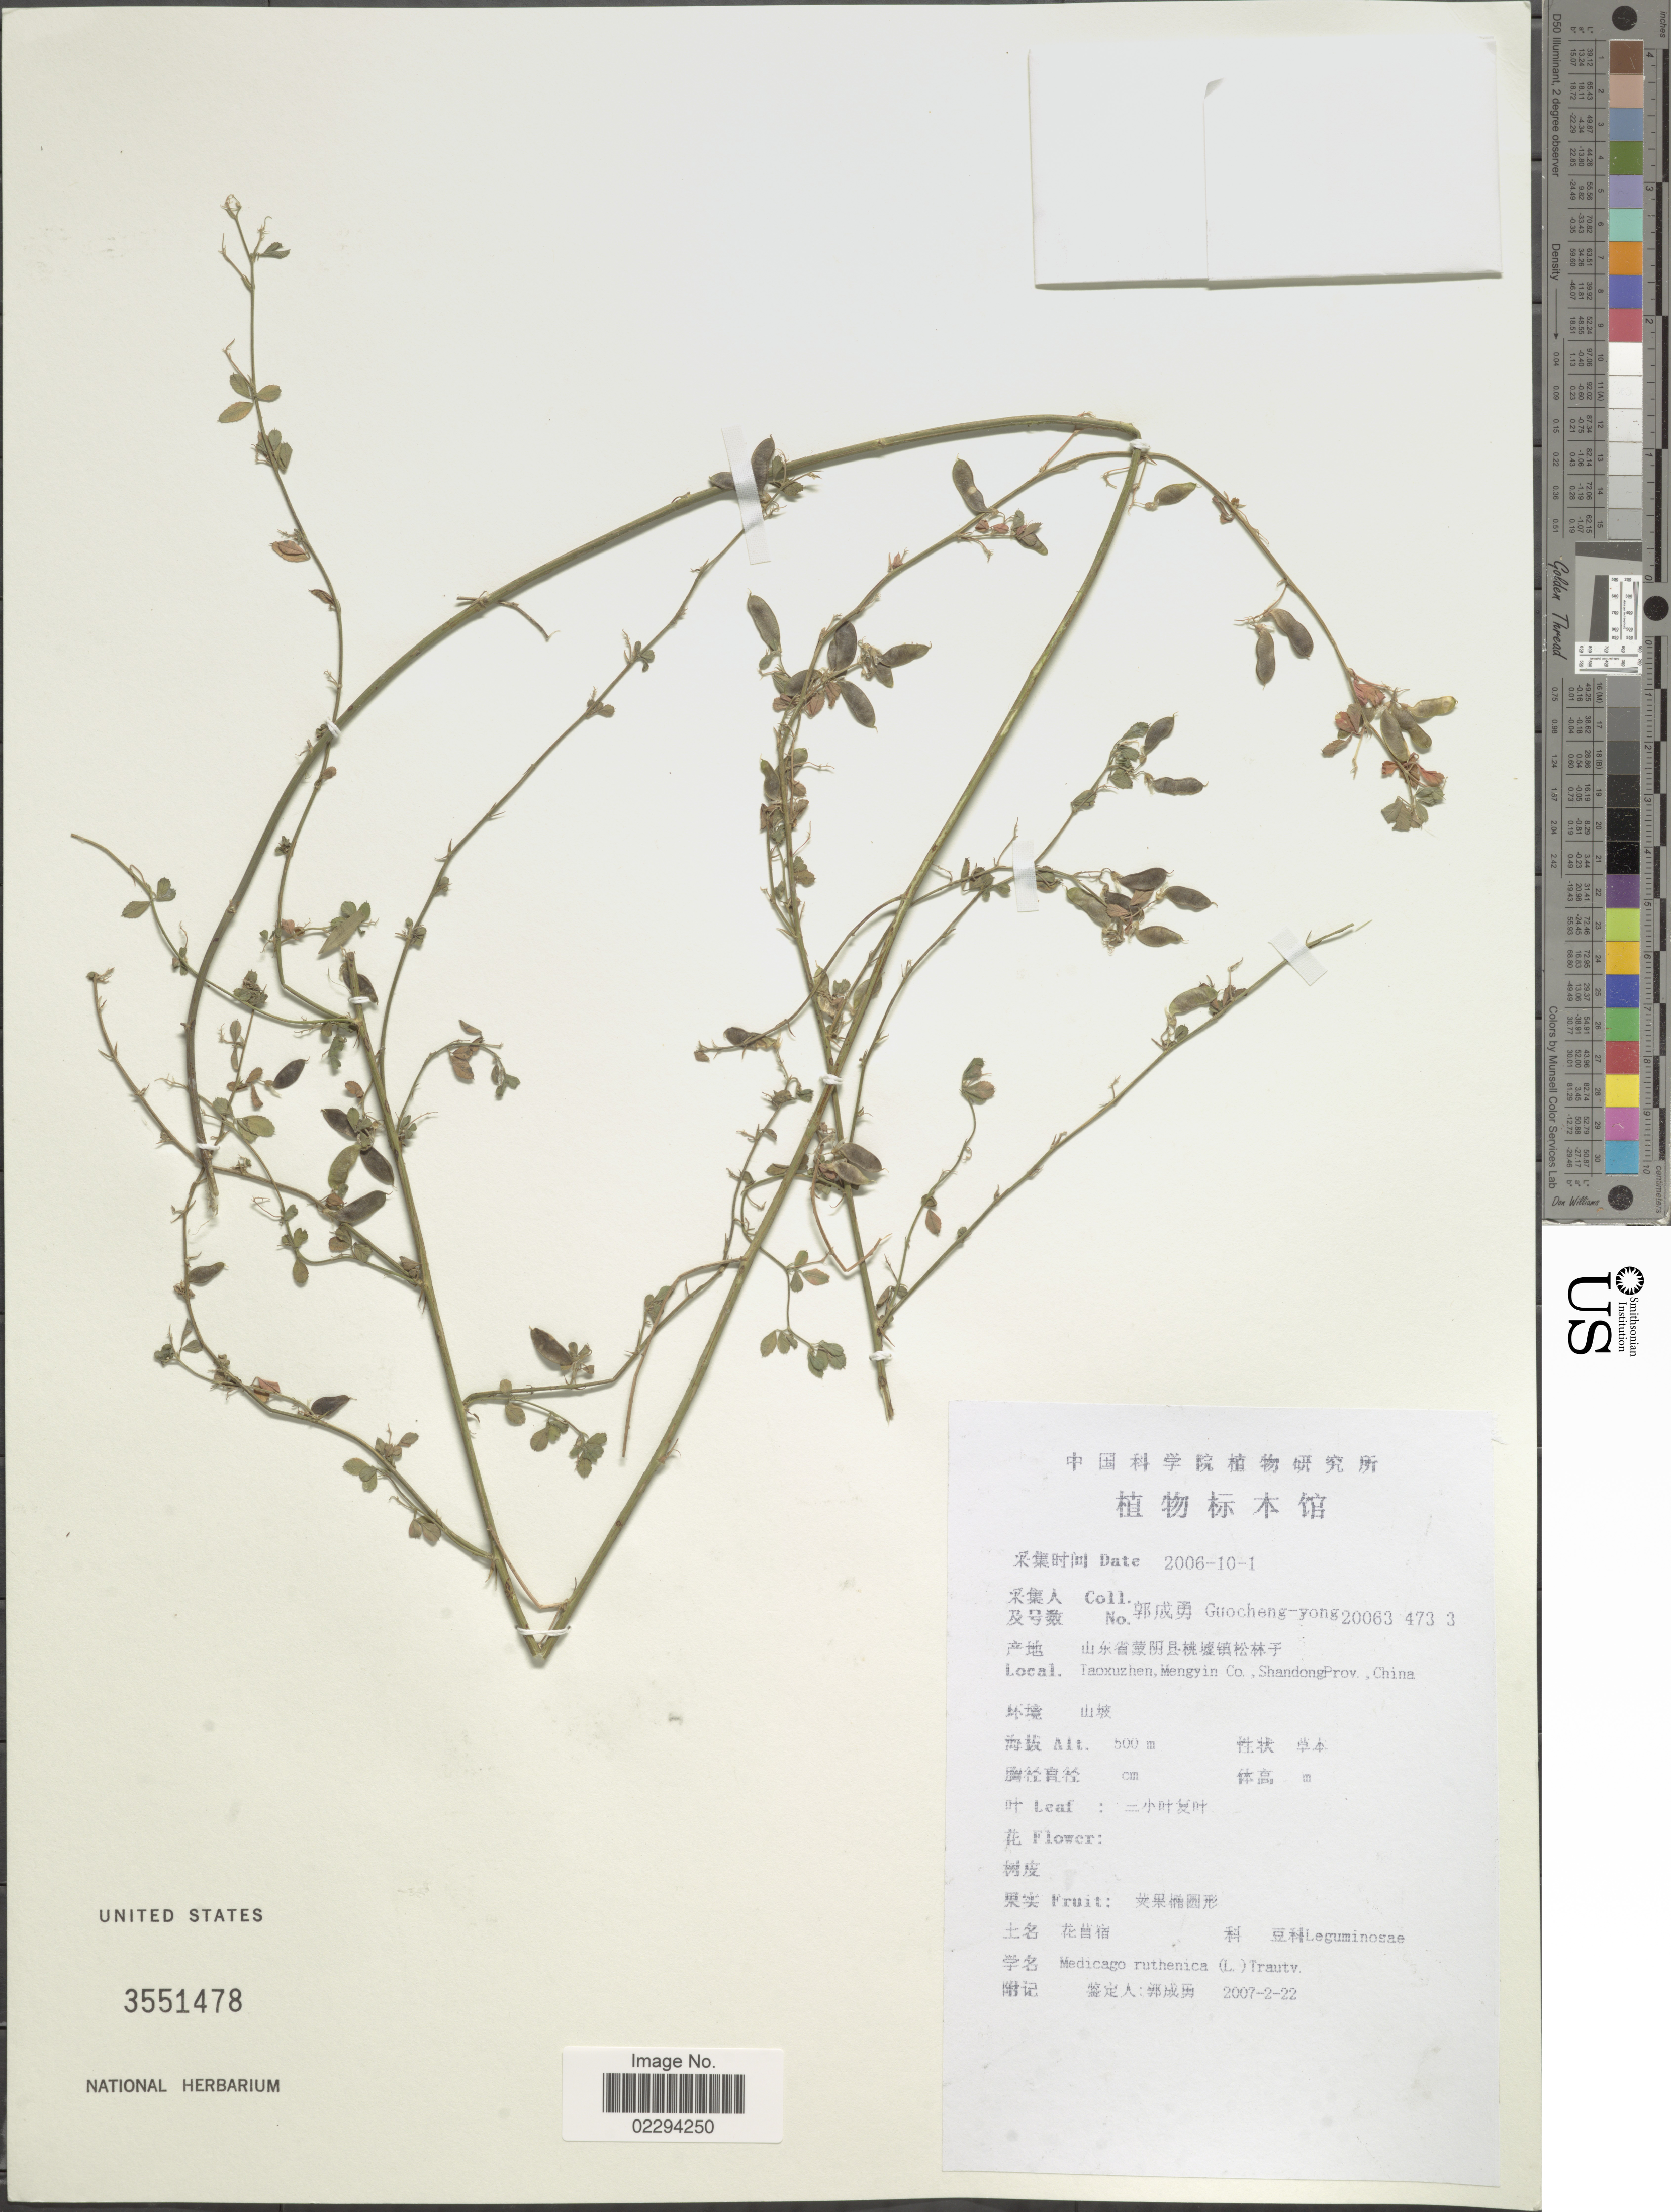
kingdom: Plantae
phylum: Tracheophyta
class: Magnoliopsida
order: Fabales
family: Fabaceae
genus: Medicago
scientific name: Medicago ruthenica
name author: (L.) Trautv.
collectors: Guo cheng-yong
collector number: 20063 473 3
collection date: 2006-10-01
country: China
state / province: Shandong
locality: Taoxuzhen, Mengyin Co.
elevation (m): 500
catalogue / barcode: US 3551478